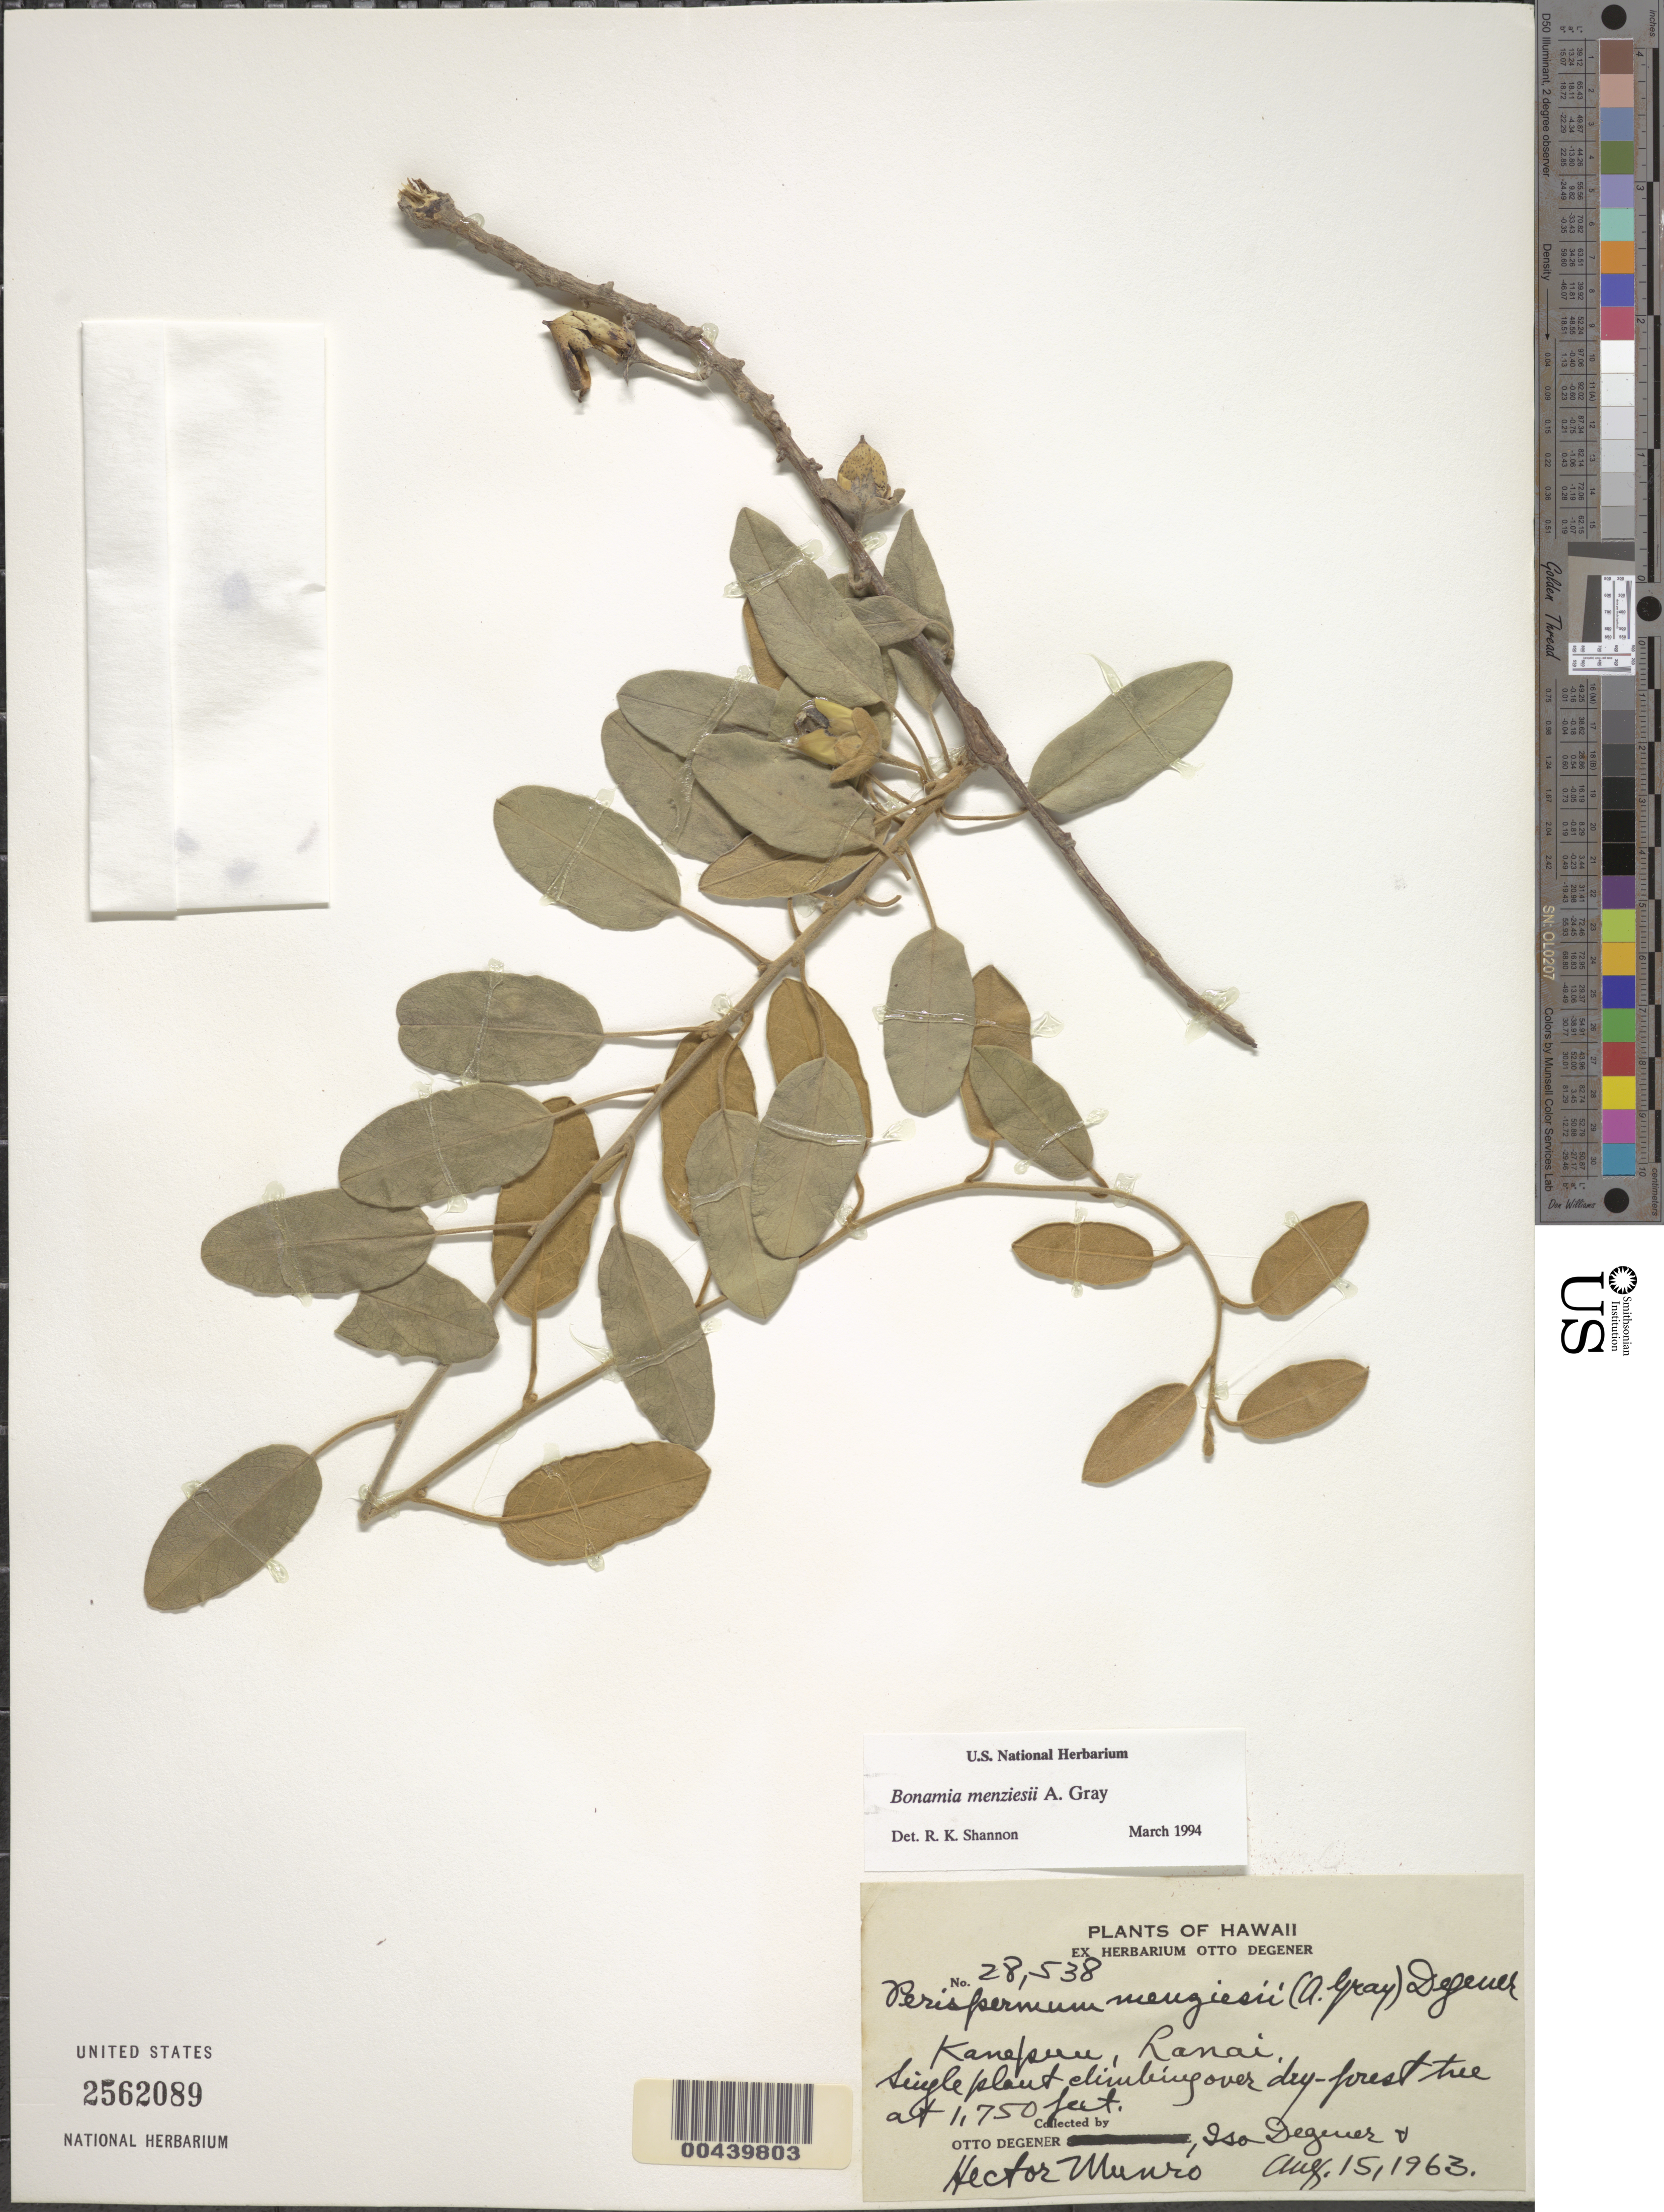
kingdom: Plantae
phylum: Tracheophyta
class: Magnoliopsida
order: Solanales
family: Convolvulaceae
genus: Bonamia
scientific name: Bonamia menziesii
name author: A. Gray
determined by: Shannon, R. K., (UNITED STATES)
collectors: O. Degener, I. Degener & H. Munro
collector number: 28538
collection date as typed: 15 Aug 1963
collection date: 1963-08-15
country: United States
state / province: Hawaii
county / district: Maui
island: Lana'i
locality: Kanepuu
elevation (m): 533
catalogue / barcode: US 2562089